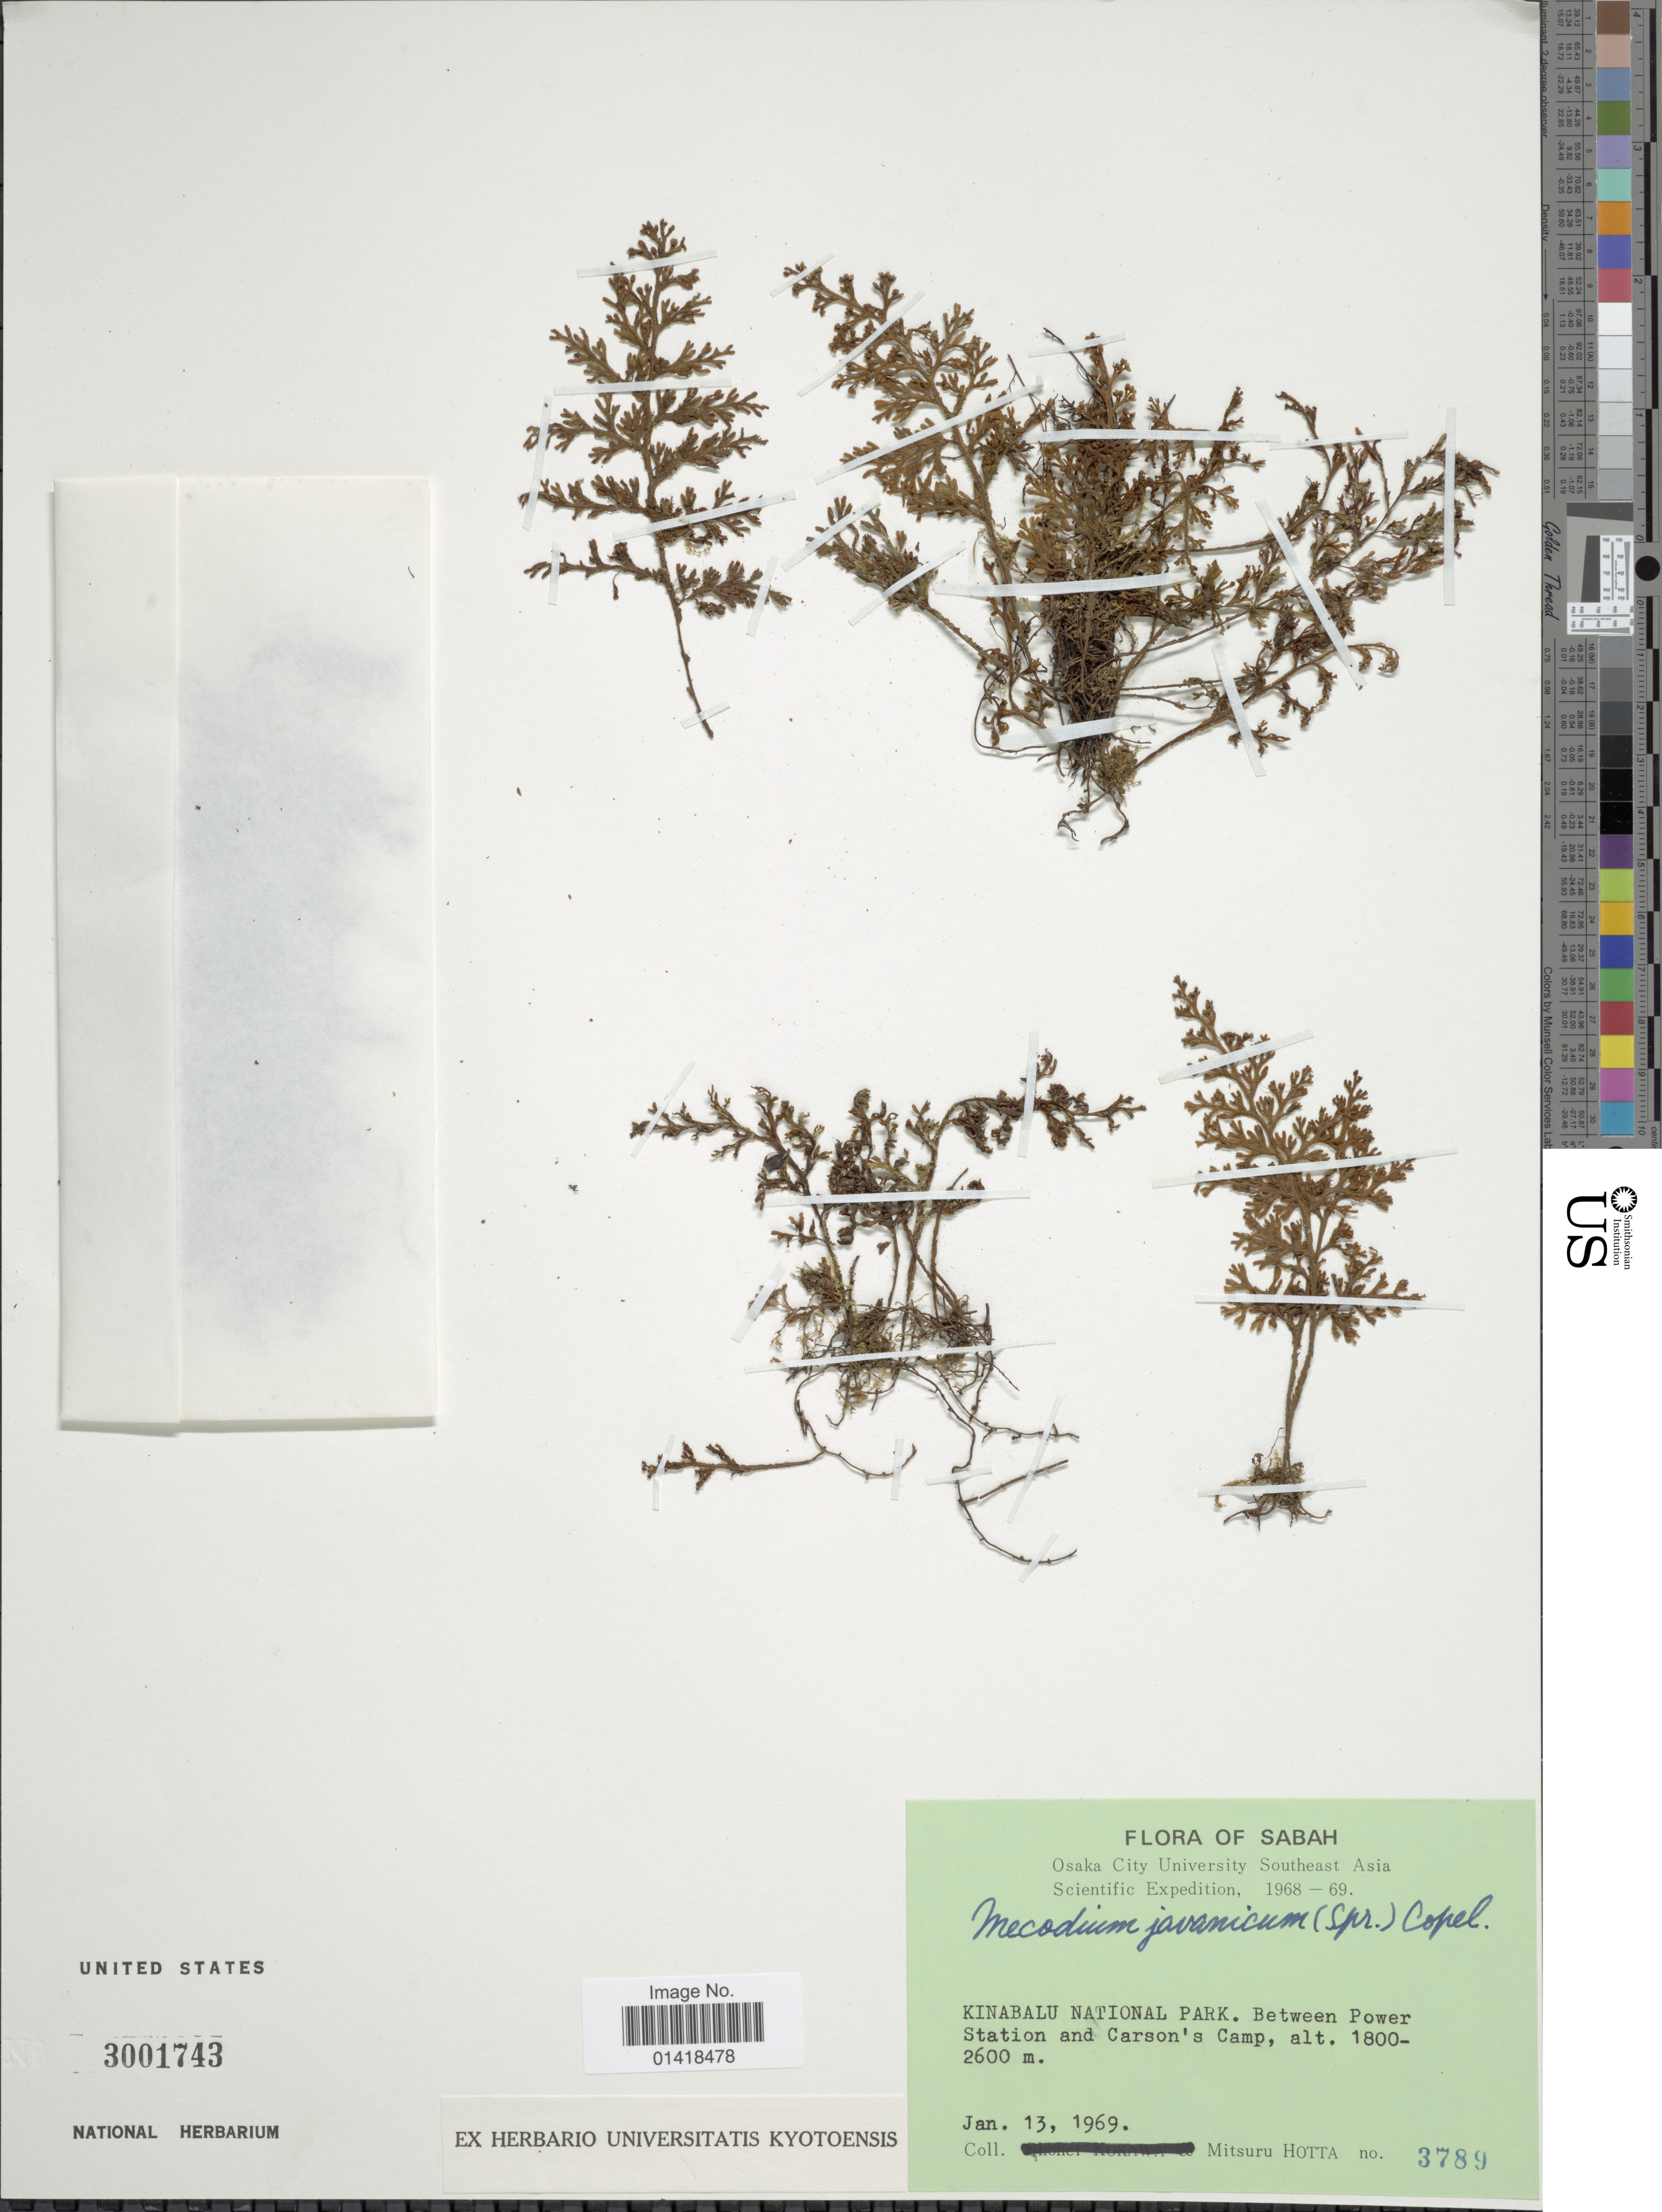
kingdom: Plantae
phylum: Tracheophyta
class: Polypodiopsida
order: Hymenophyllales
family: Hymenophyllaceae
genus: Hymenophyllum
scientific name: Hymenophyllum javanicum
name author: Spreng.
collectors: M. Hotta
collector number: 3789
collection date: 1969-01-13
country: Malaysia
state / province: Sabah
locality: Kinabalu National Park. Between Power Station and Carson's Camp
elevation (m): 1800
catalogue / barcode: US 3001743